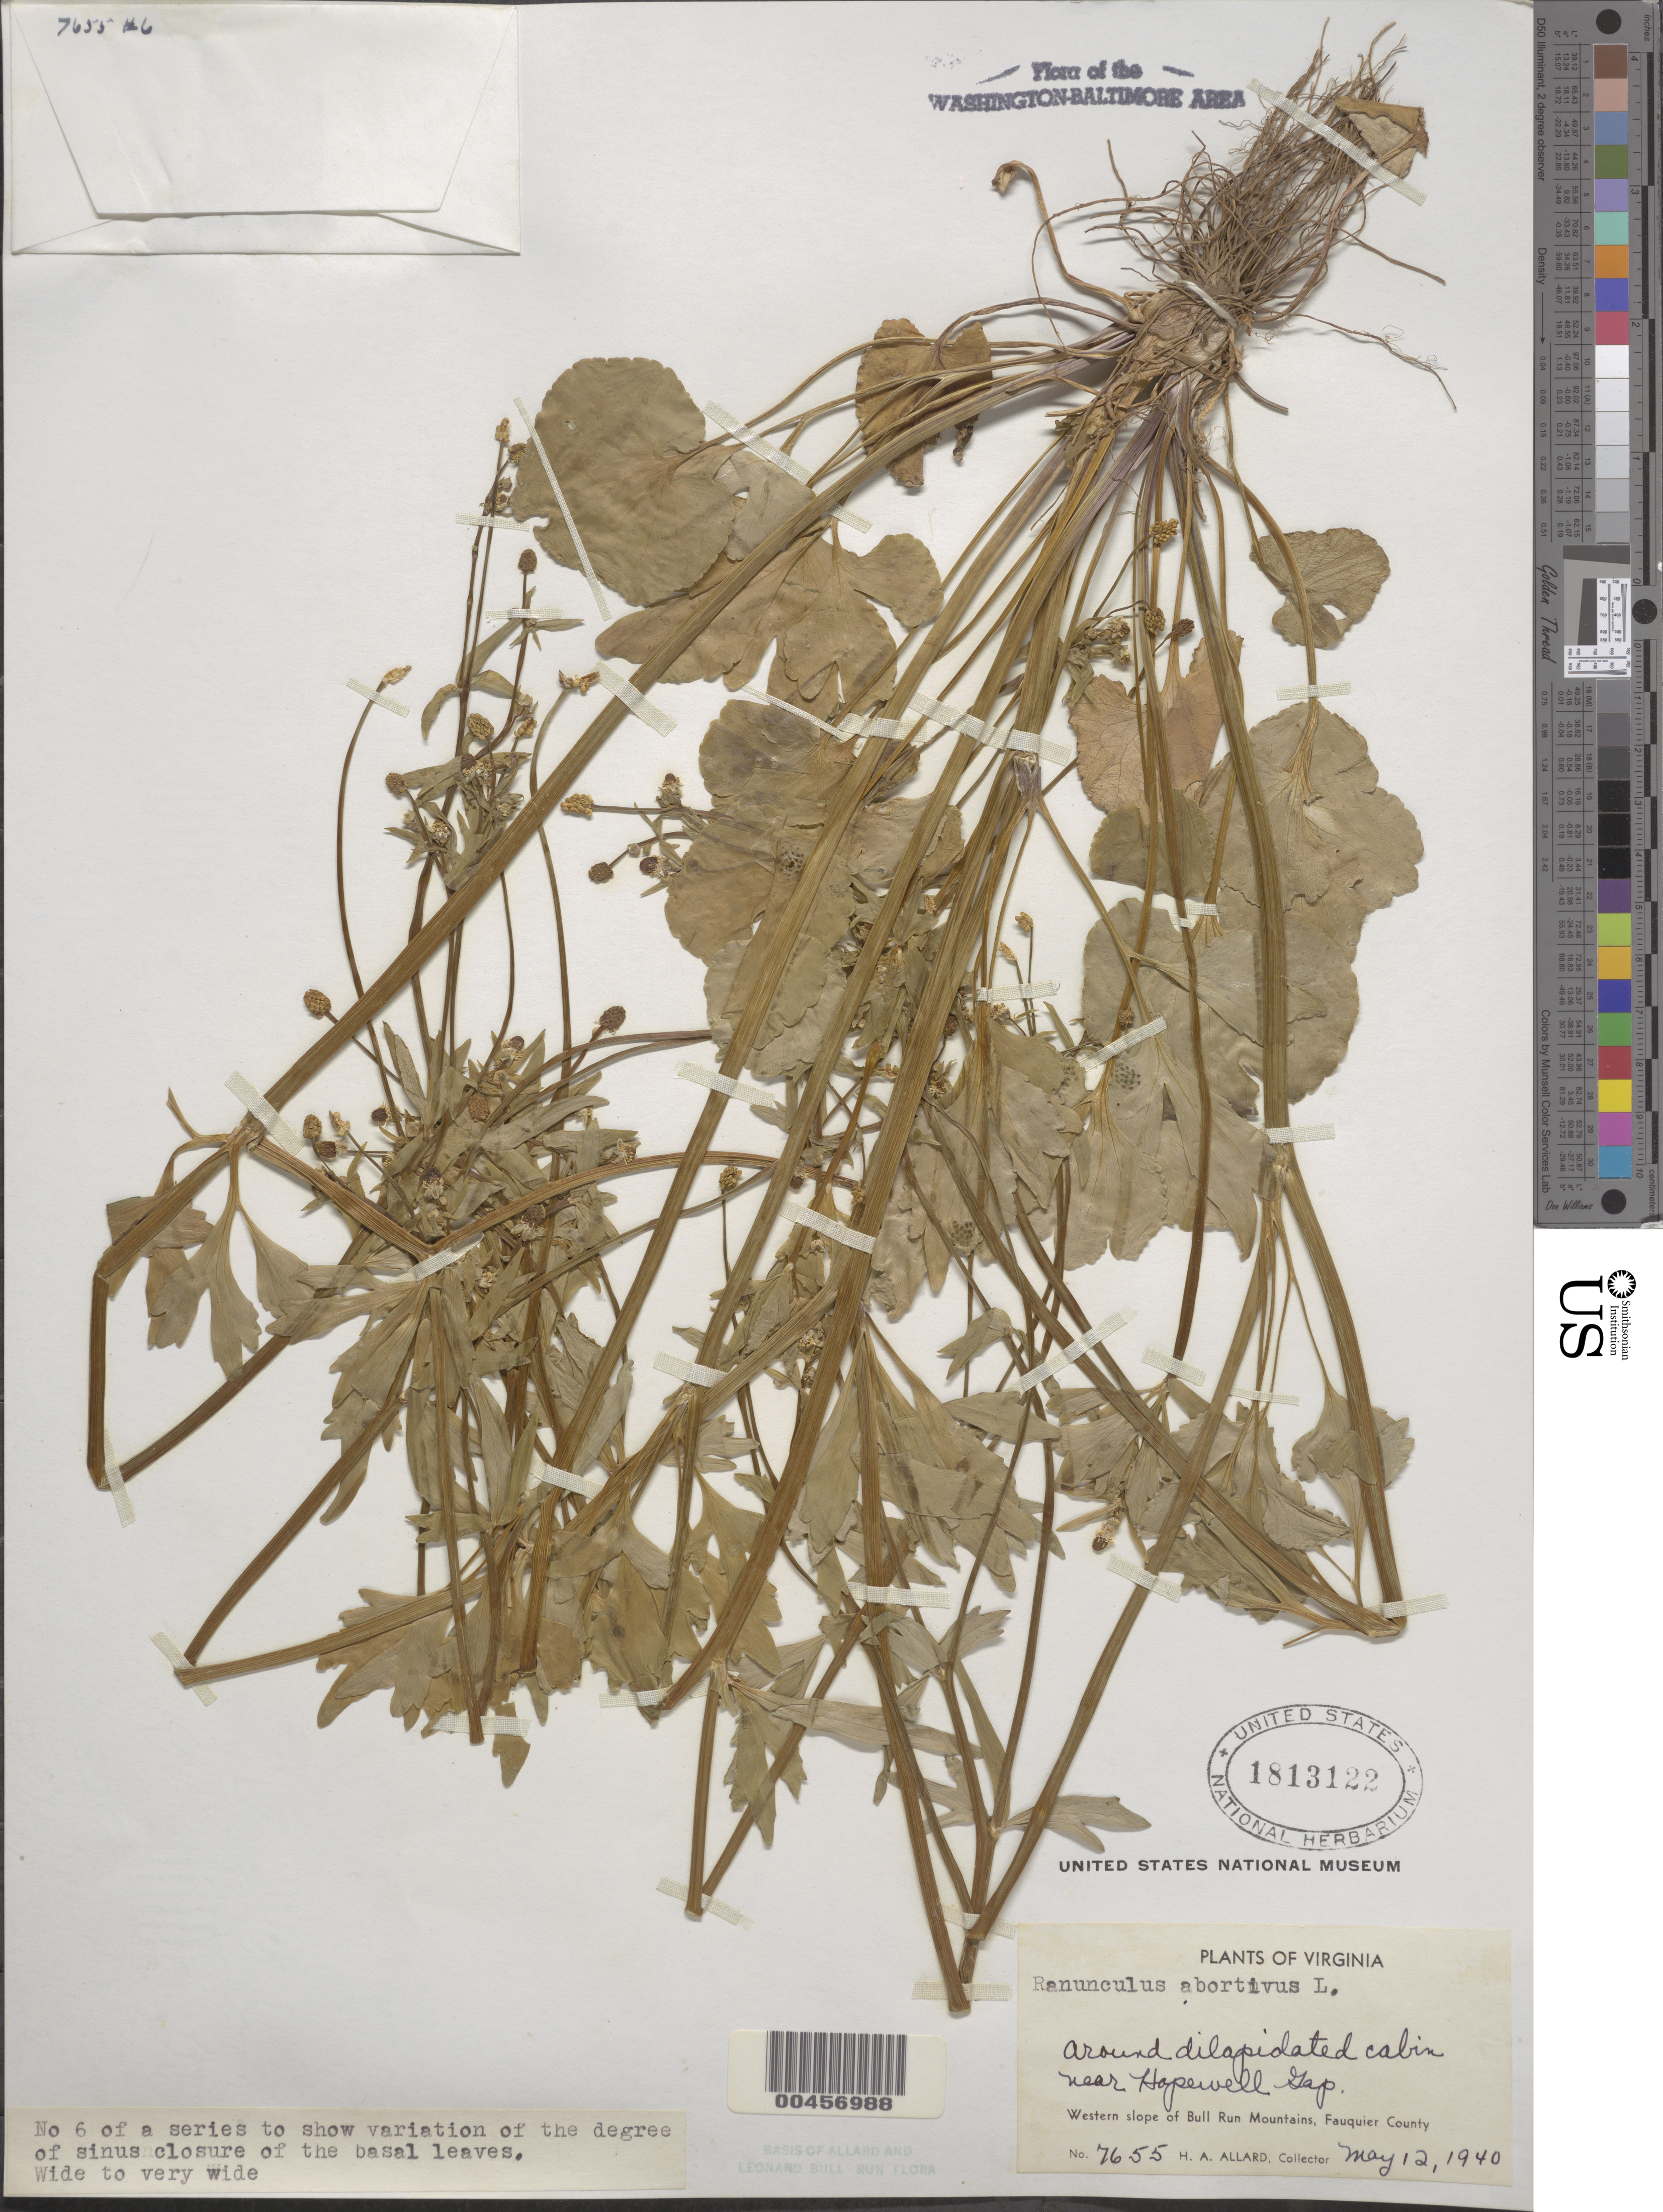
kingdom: Plantae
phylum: Tracheophyta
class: Magnoliopsida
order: Ranunculales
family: Ranunculaceae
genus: Ranunculus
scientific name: Ranunculus abortivus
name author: L.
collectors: H. A. Allard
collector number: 7655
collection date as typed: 12 May 1940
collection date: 1940-05-12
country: United States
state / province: Virginia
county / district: Fauquier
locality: Bull Run Mts, near Hopewell Gap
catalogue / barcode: US 1813122